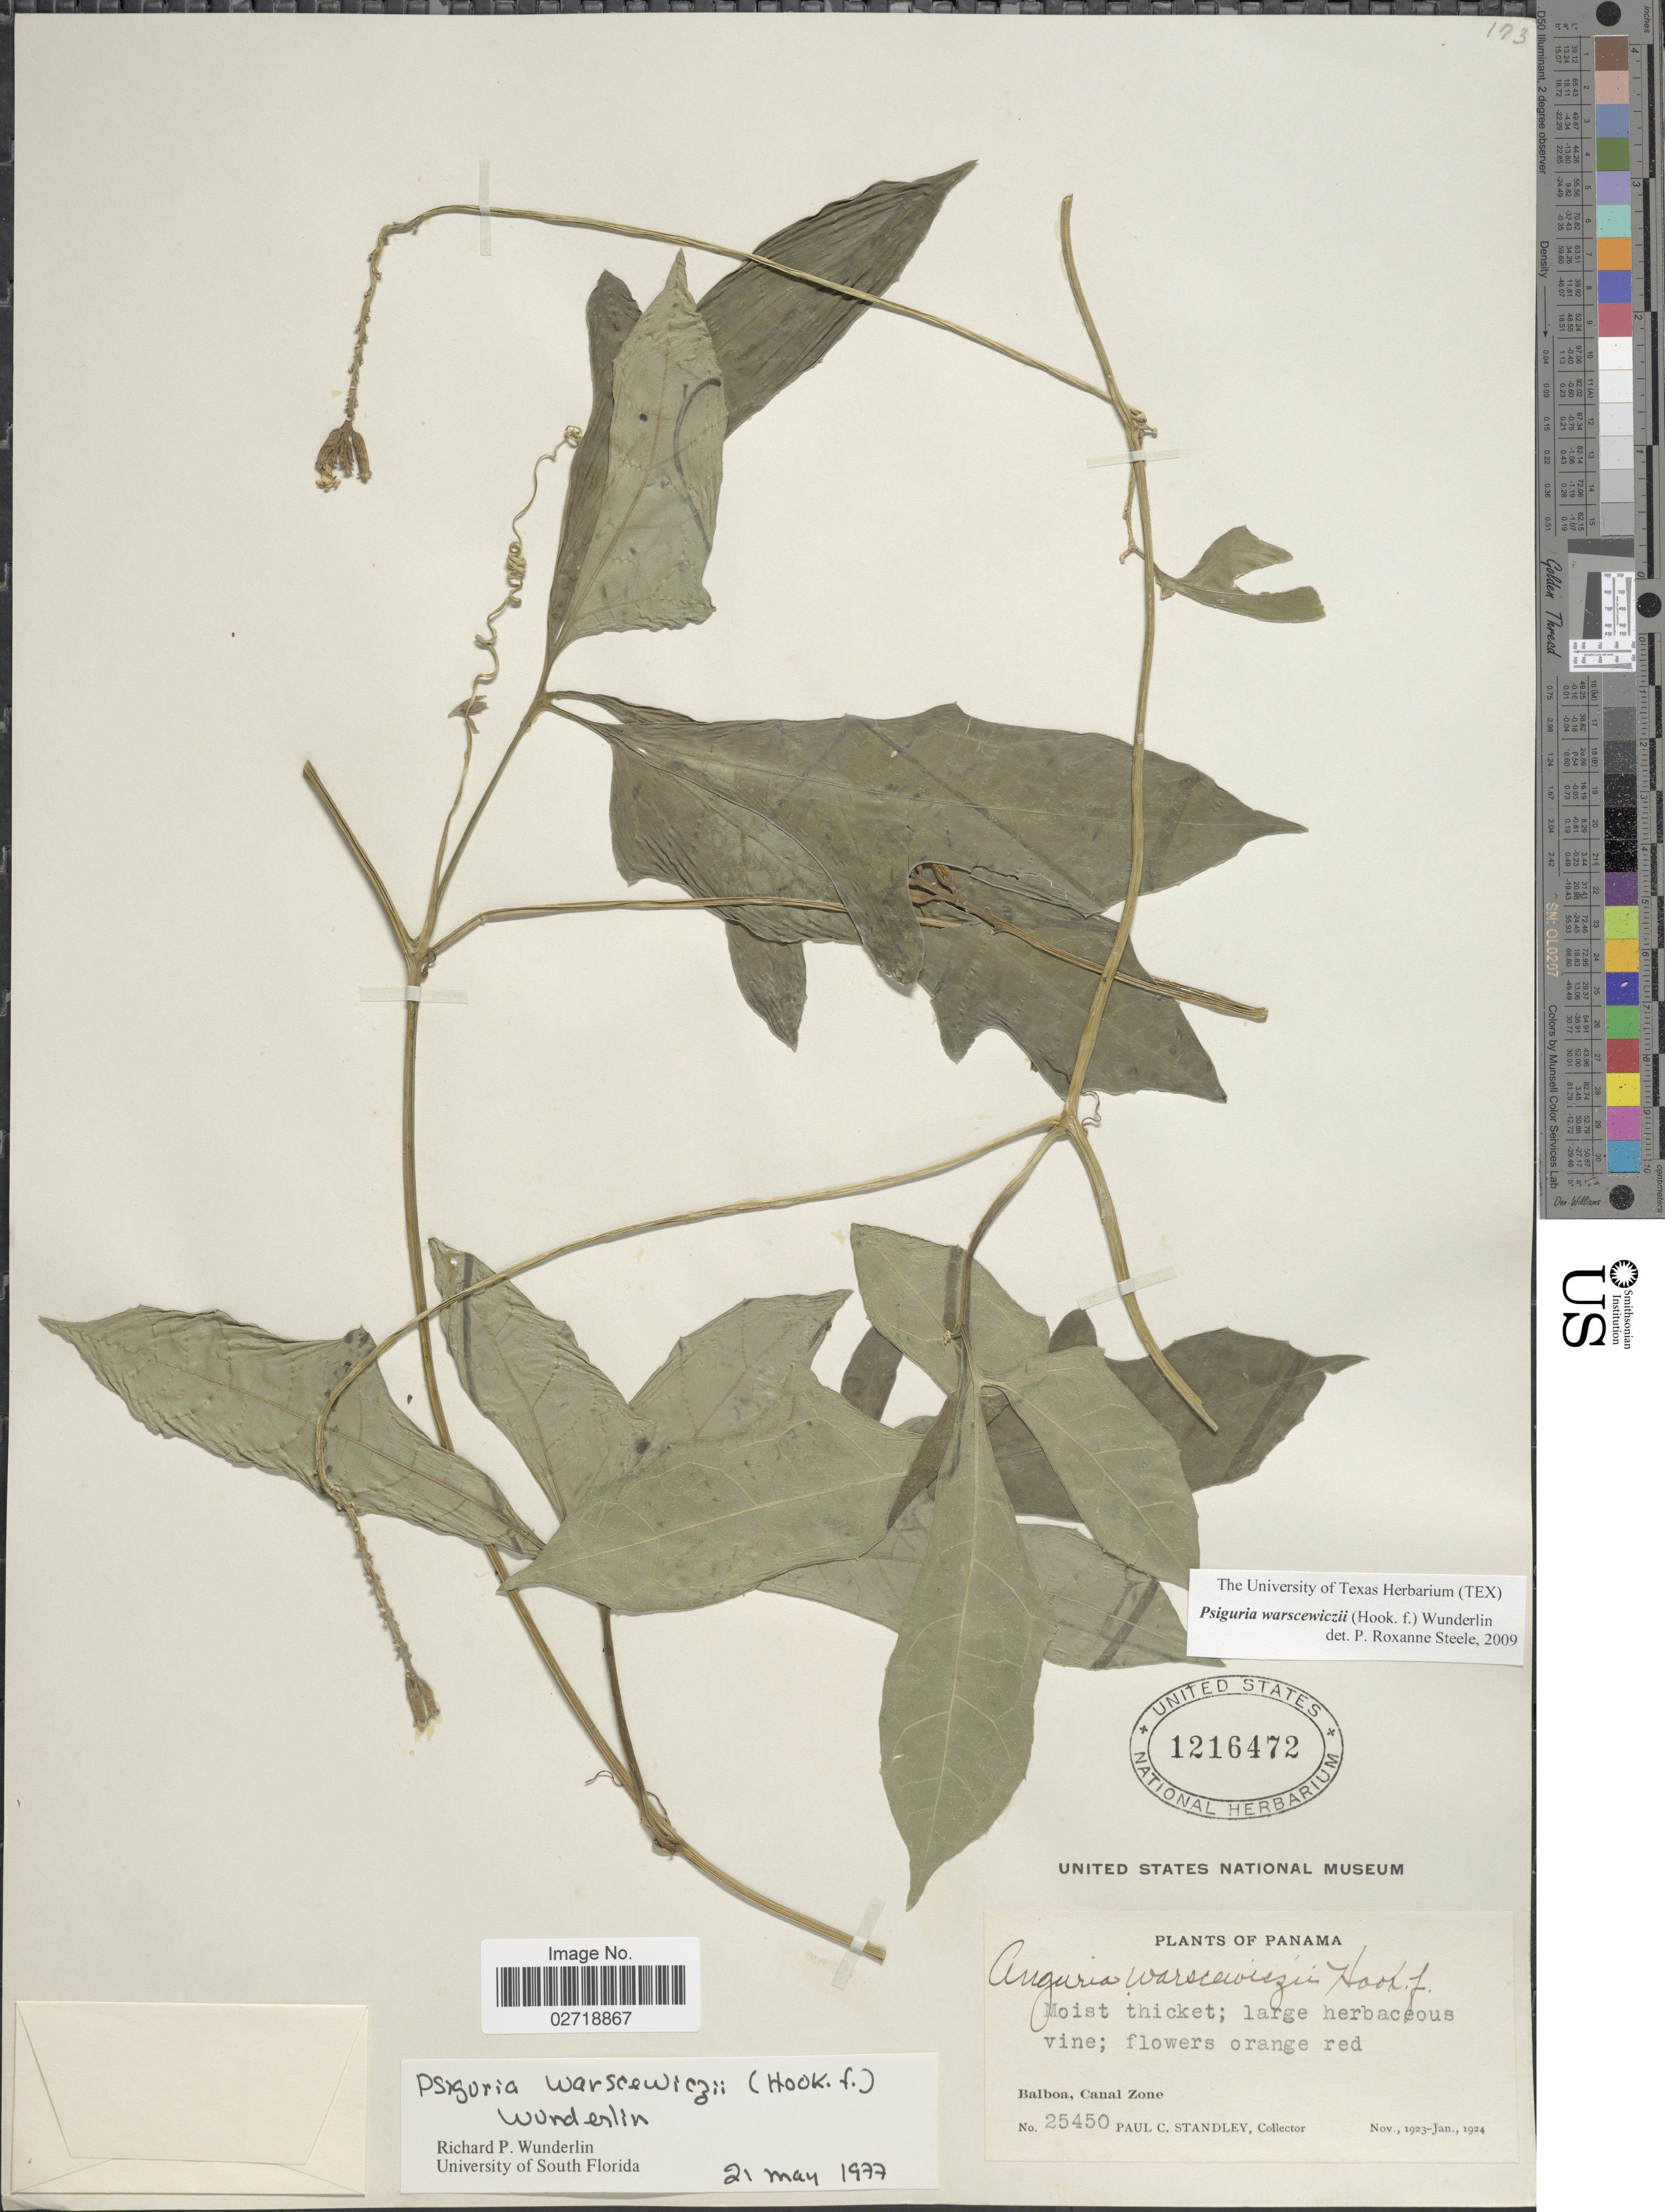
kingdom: Plantae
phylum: Tracheophyta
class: Magnoliopsida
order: Cucurbitales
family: Cucurbitaceae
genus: Psiguria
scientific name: Psiguria warscewiczii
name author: (Hook. f.) Wunderlin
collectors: P. C. Standley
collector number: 25450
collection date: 1923-11/1924-01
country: Panama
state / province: Colón / Panamá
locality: Balboa, Canal Zone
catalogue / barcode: US 1216472